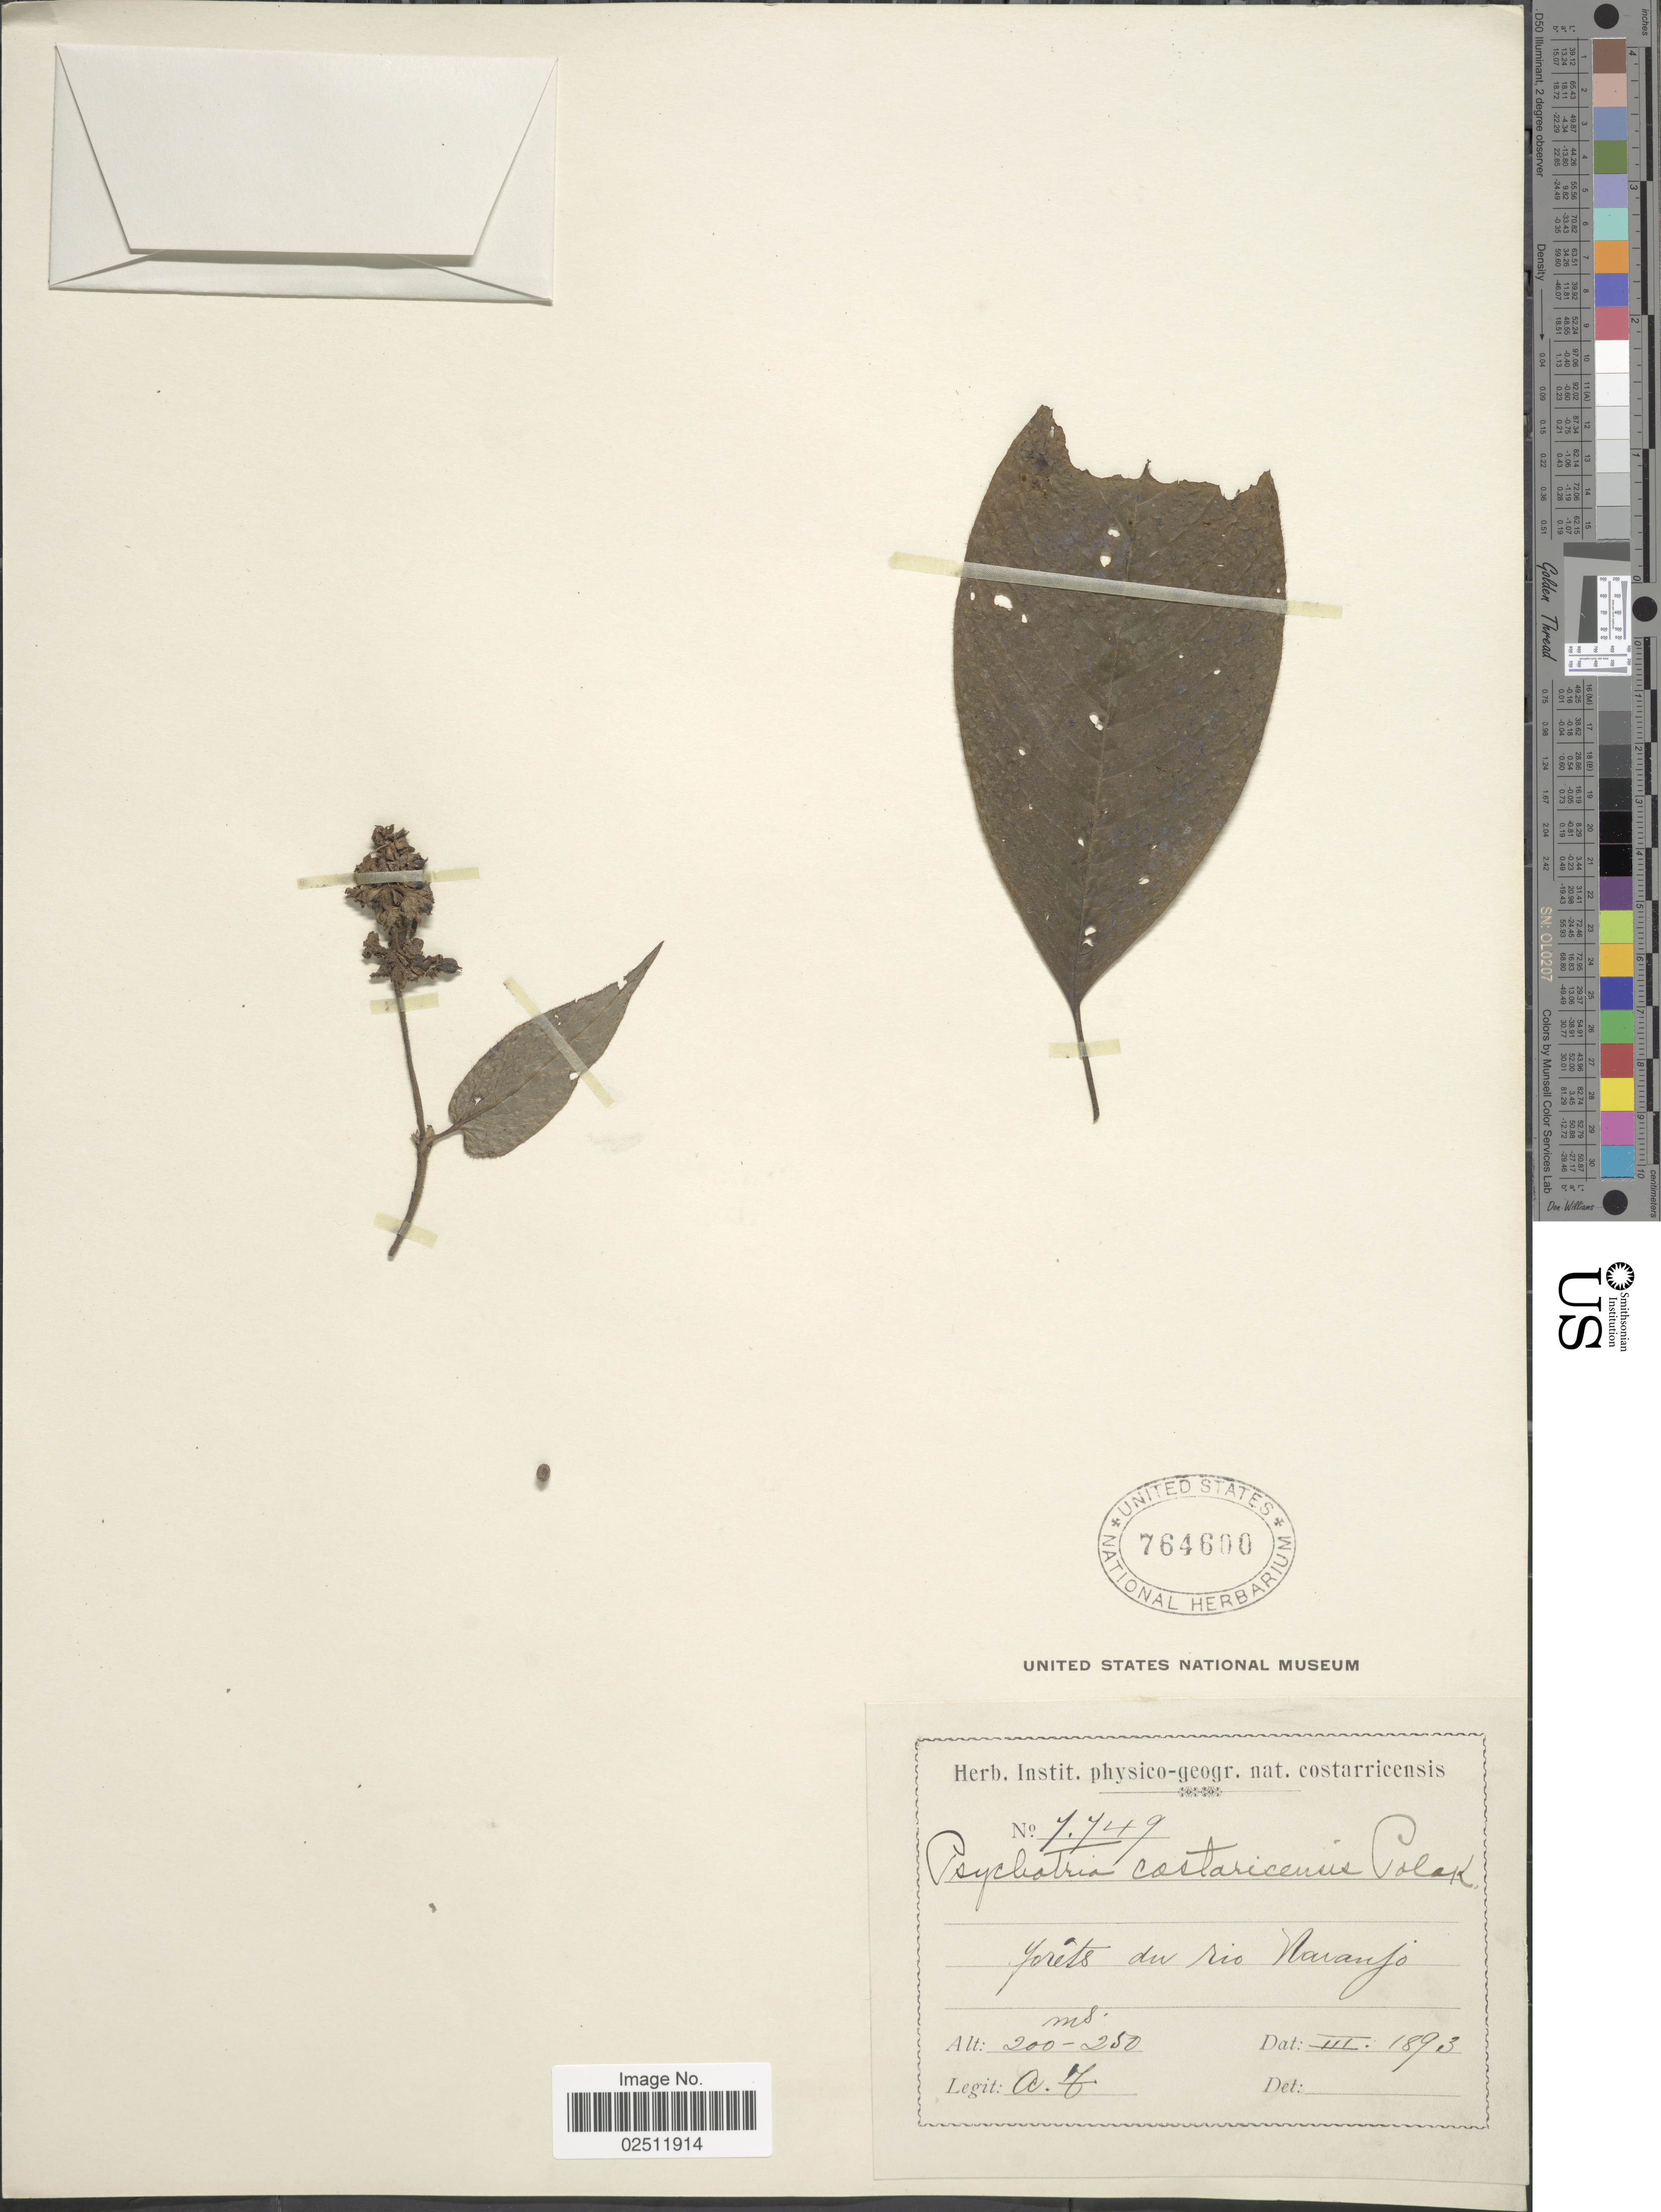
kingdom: Plantae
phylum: Tracheophyta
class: Magnoliopsida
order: Gentianales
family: Rubiaceae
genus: Psychotria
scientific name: Psychotria costaricensis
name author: Pol.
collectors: A. T.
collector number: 7749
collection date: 1893-03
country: Costa Rica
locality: Forets de rio Naranjo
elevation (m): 200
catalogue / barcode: US 764600